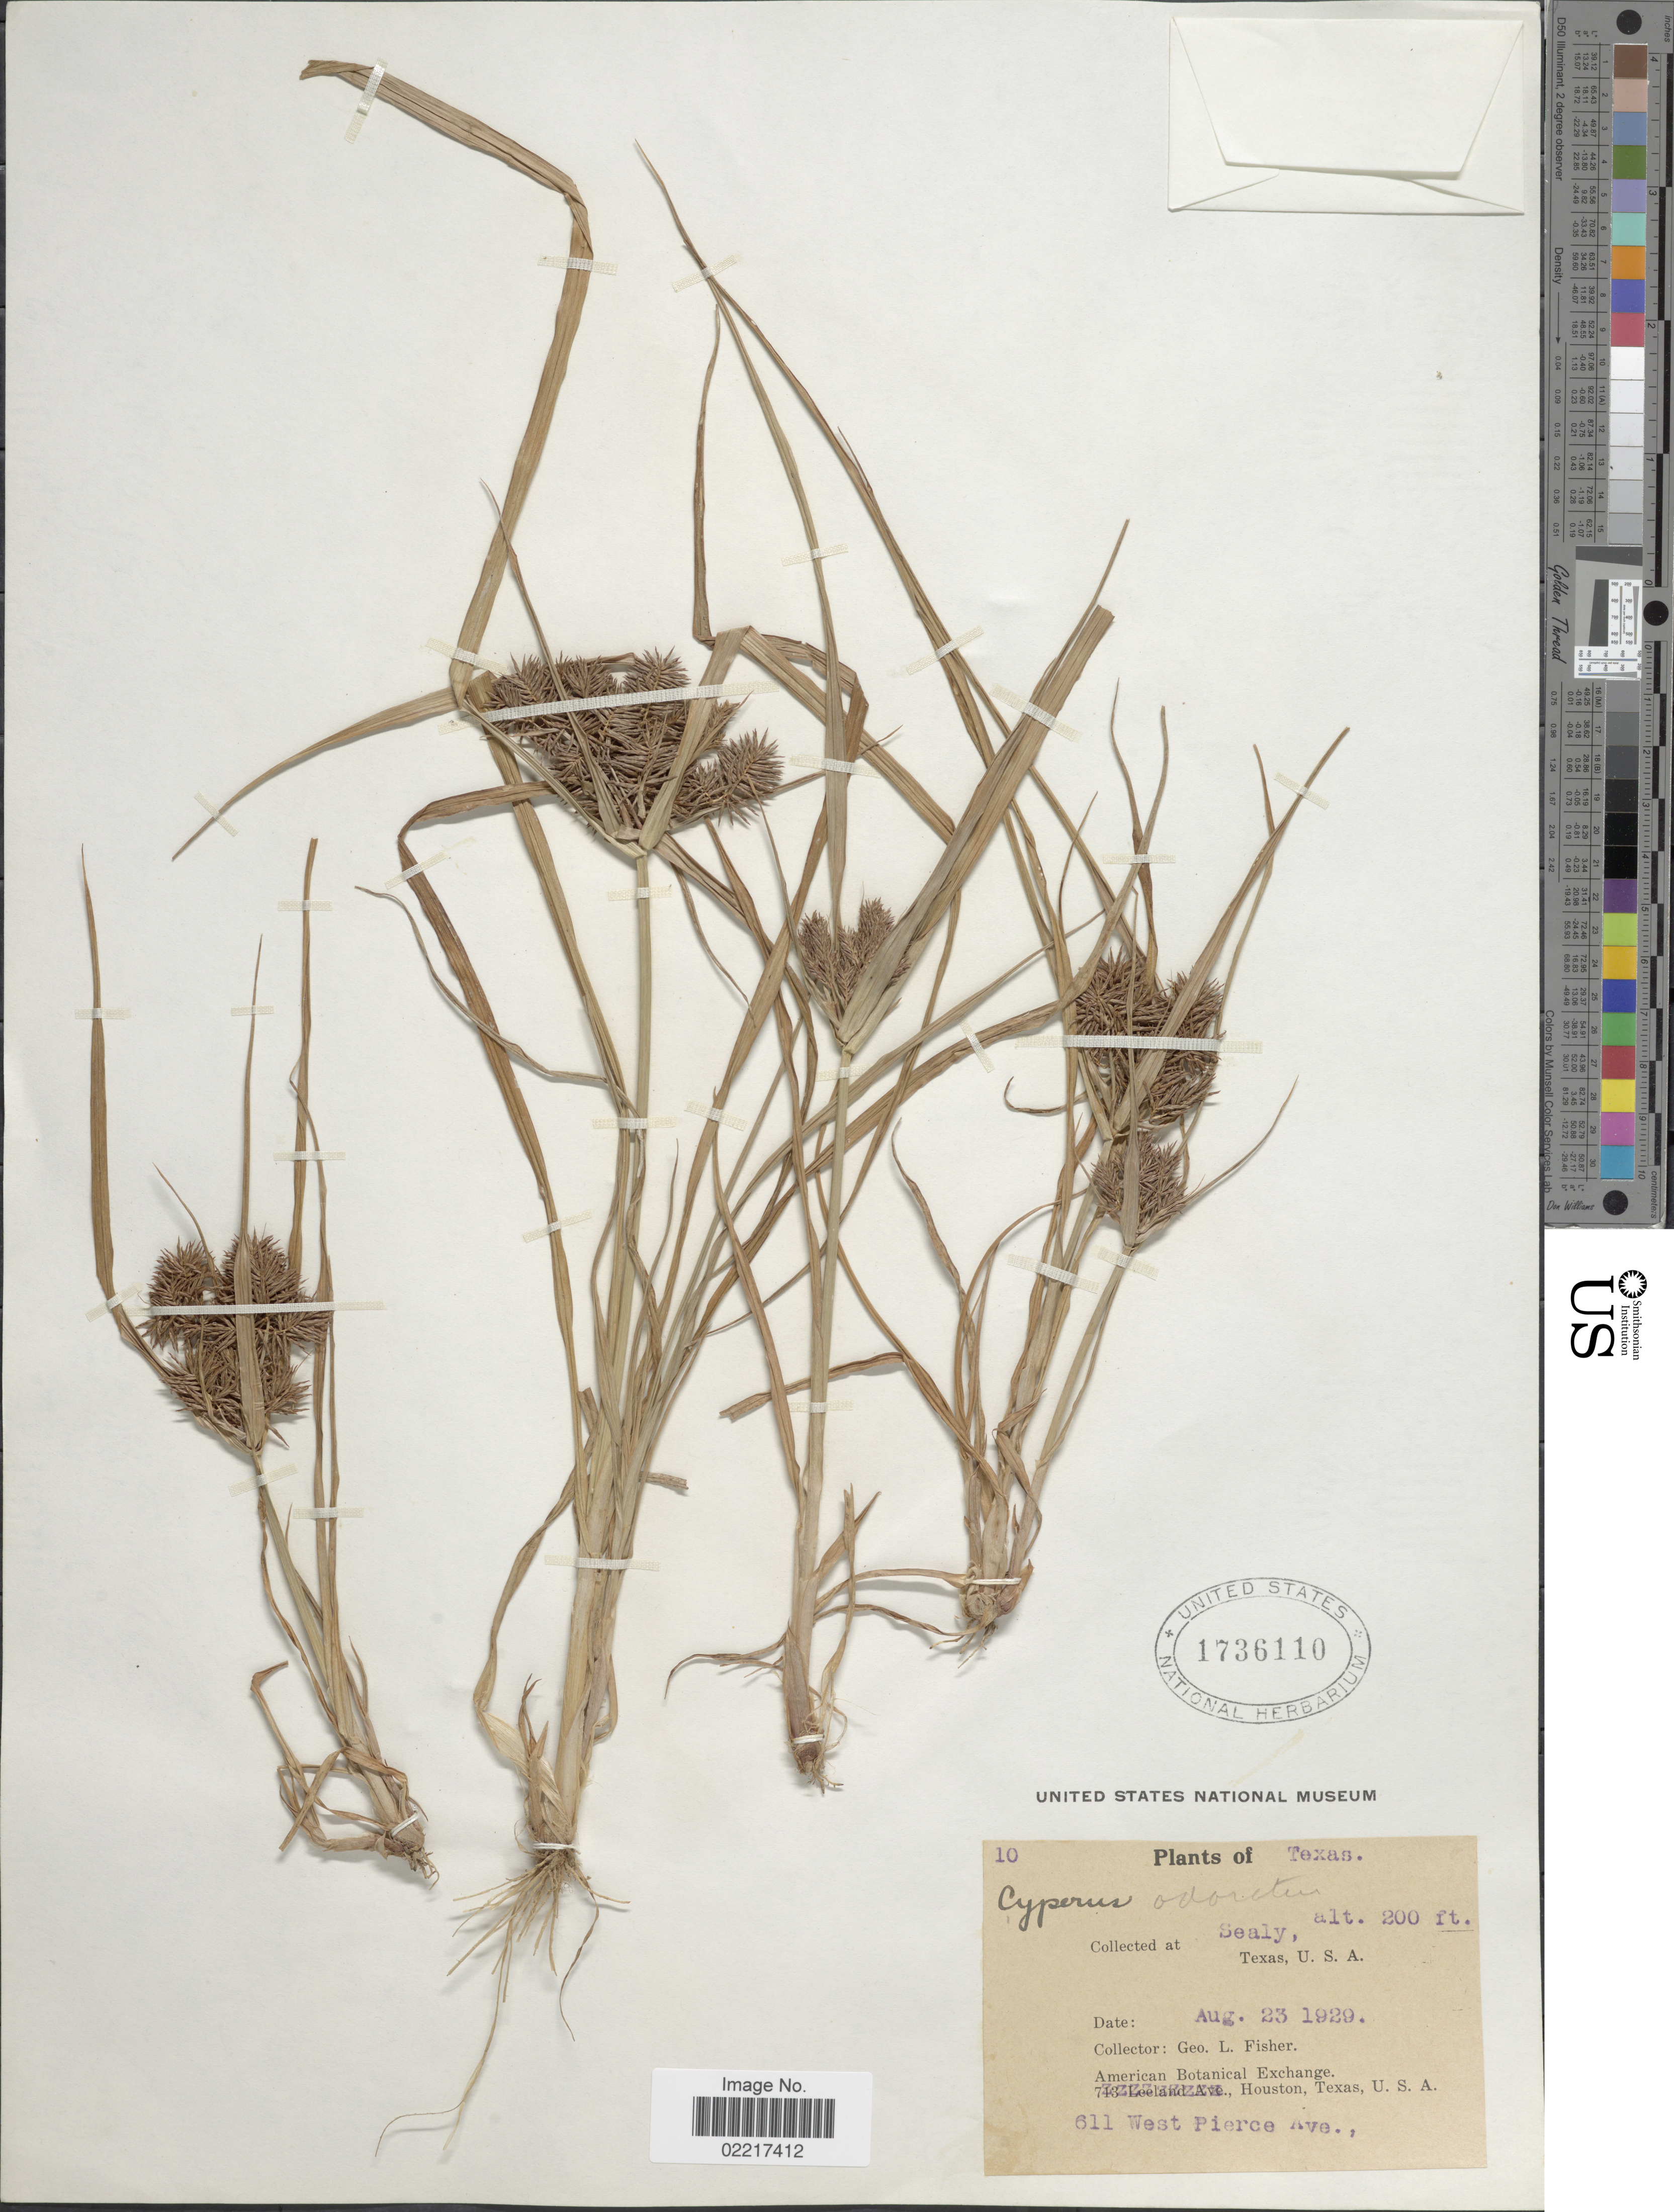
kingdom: Plantae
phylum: Tracheophyta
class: Liliopsida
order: Poales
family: Cyperaceae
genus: Cyperus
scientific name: Cyperus odoratus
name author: L.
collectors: G. L. Fisher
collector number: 10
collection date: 1929-08-23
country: United States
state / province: Texas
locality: Sealy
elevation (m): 61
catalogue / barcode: US 1736110